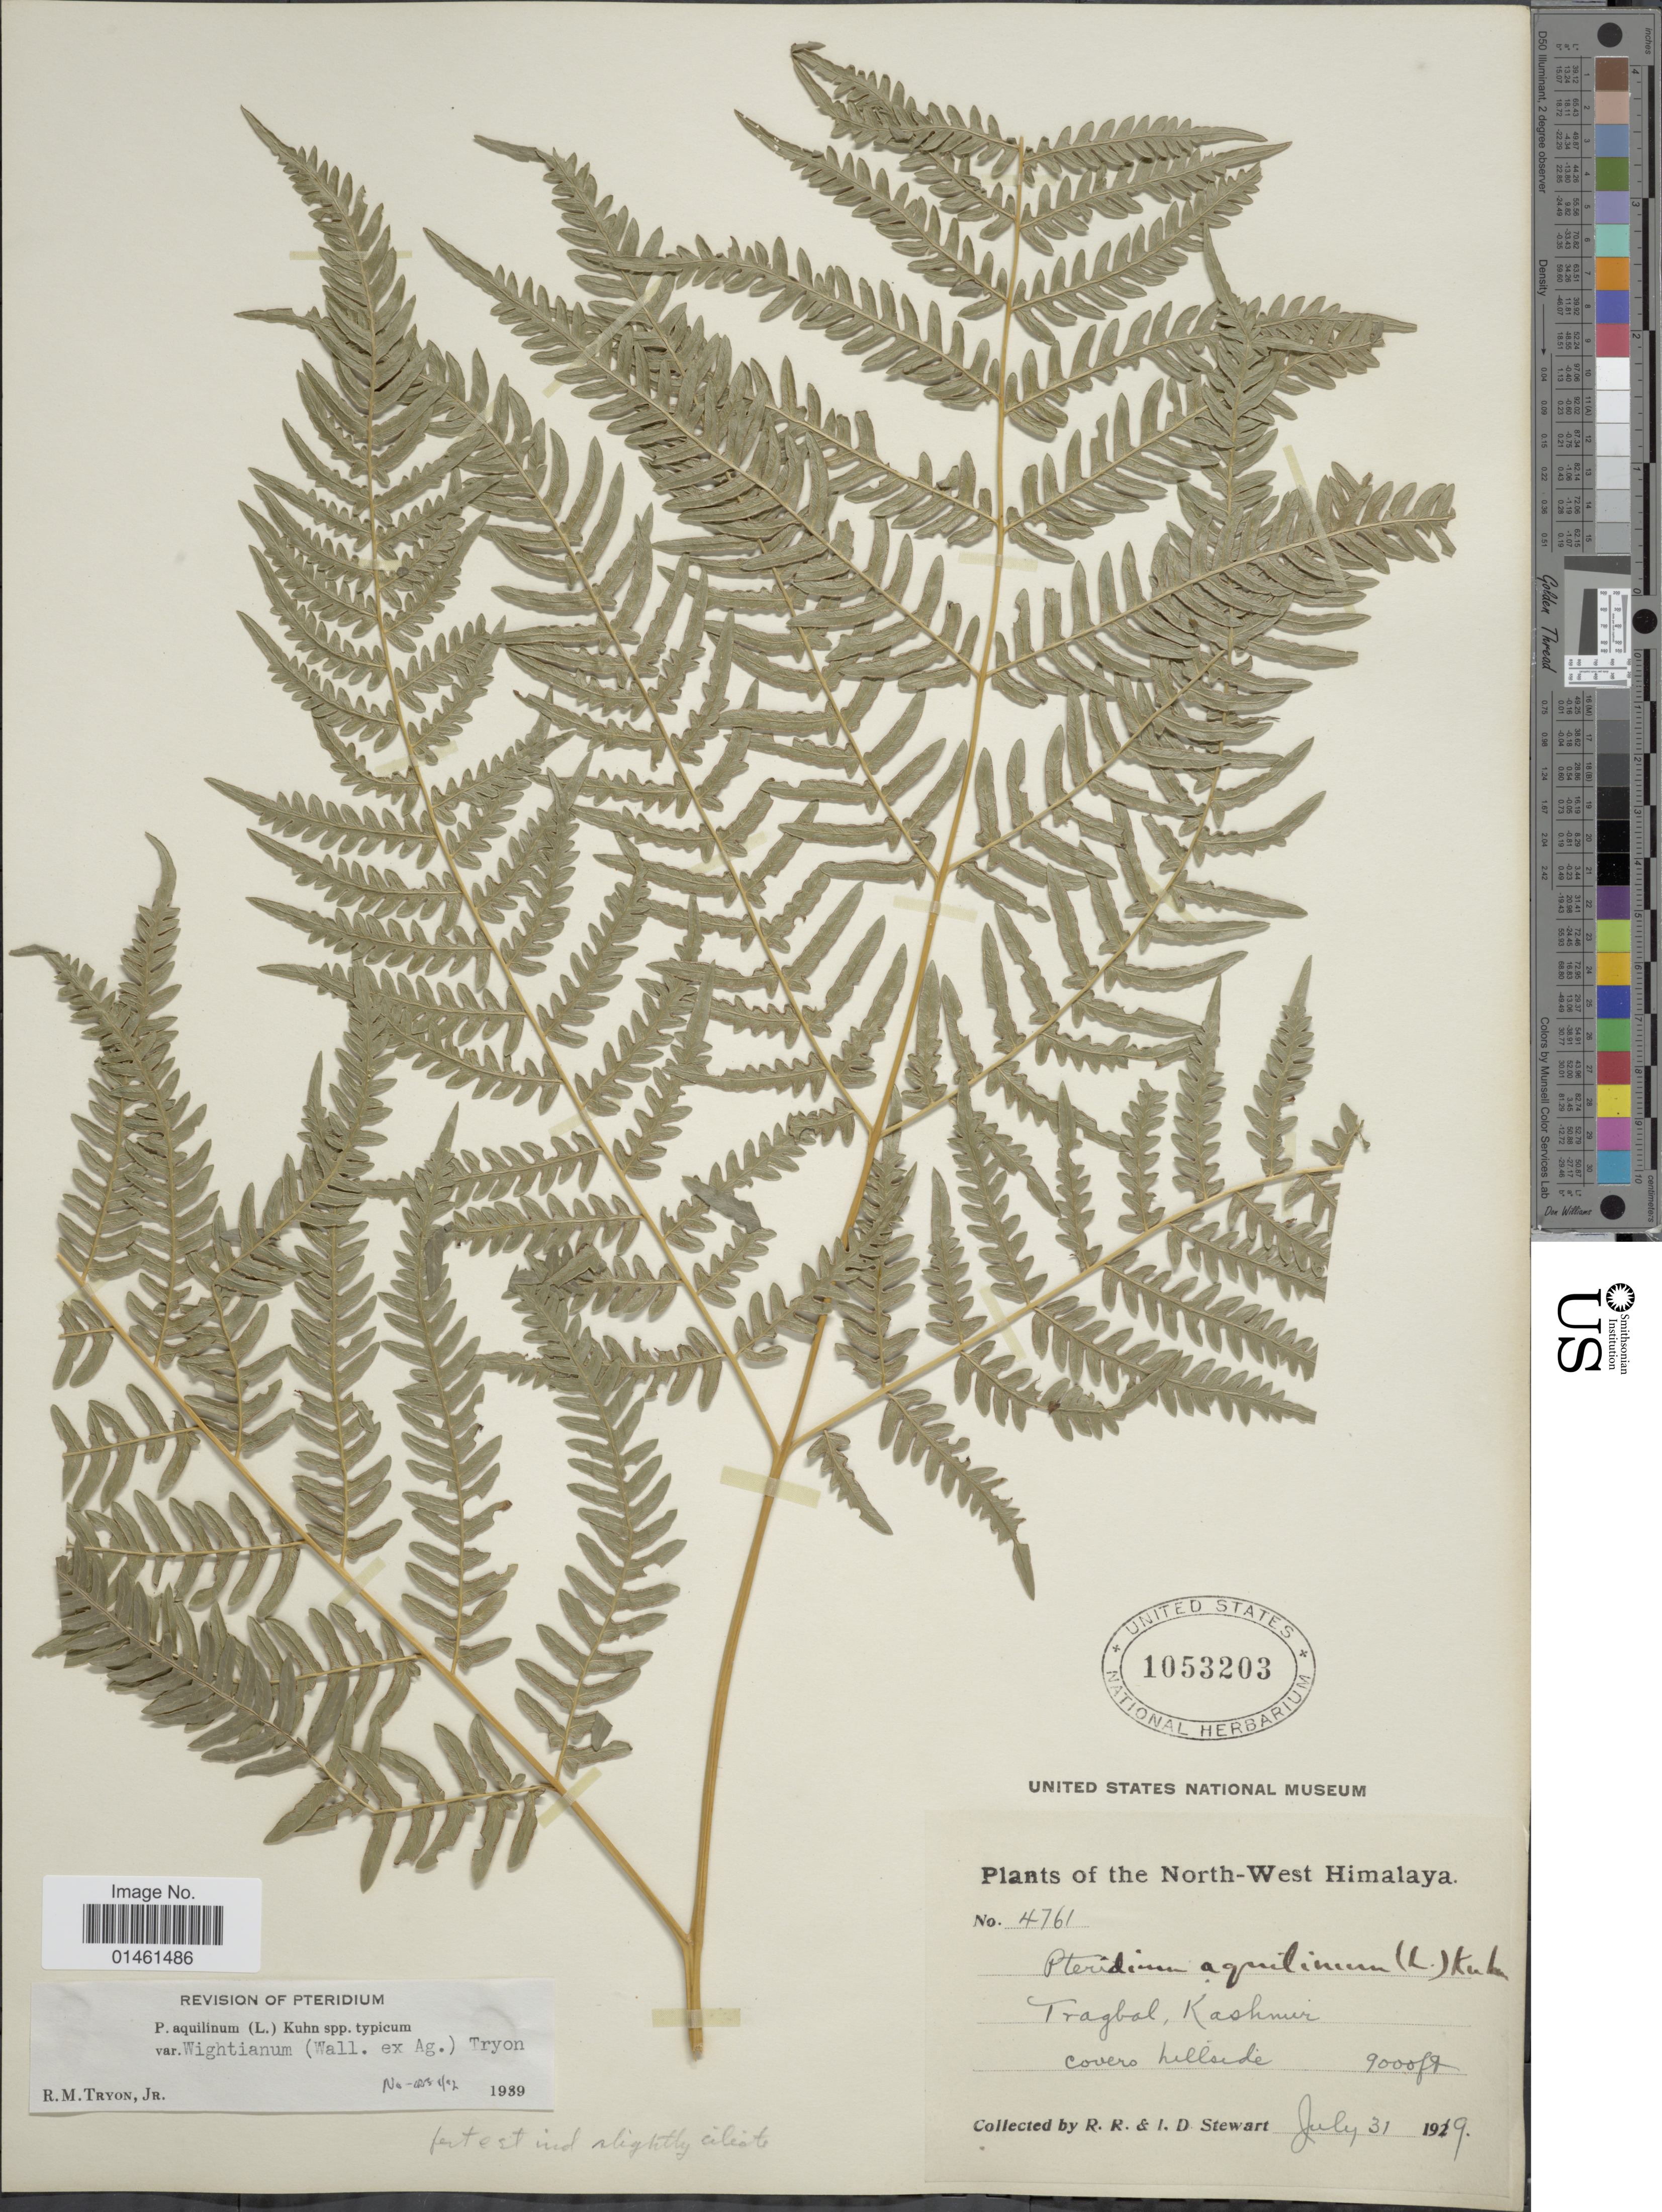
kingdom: Plantae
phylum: Tracheophyta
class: Polypodiopsida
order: Polypodiales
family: Dennstaedtiaceae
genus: Pteridium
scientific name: Pteridium aquilinum var. wightianum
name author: (J. Agardh) R.M. Tryon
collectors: R. R. Stewart & I. Stewart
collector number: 4761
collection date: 1919-07-31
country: India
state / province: Jammu and Kashmir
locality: North-West Himalaya, Tragbal, Kashmir covero hillside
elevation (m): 2743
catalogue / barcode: US 1053203